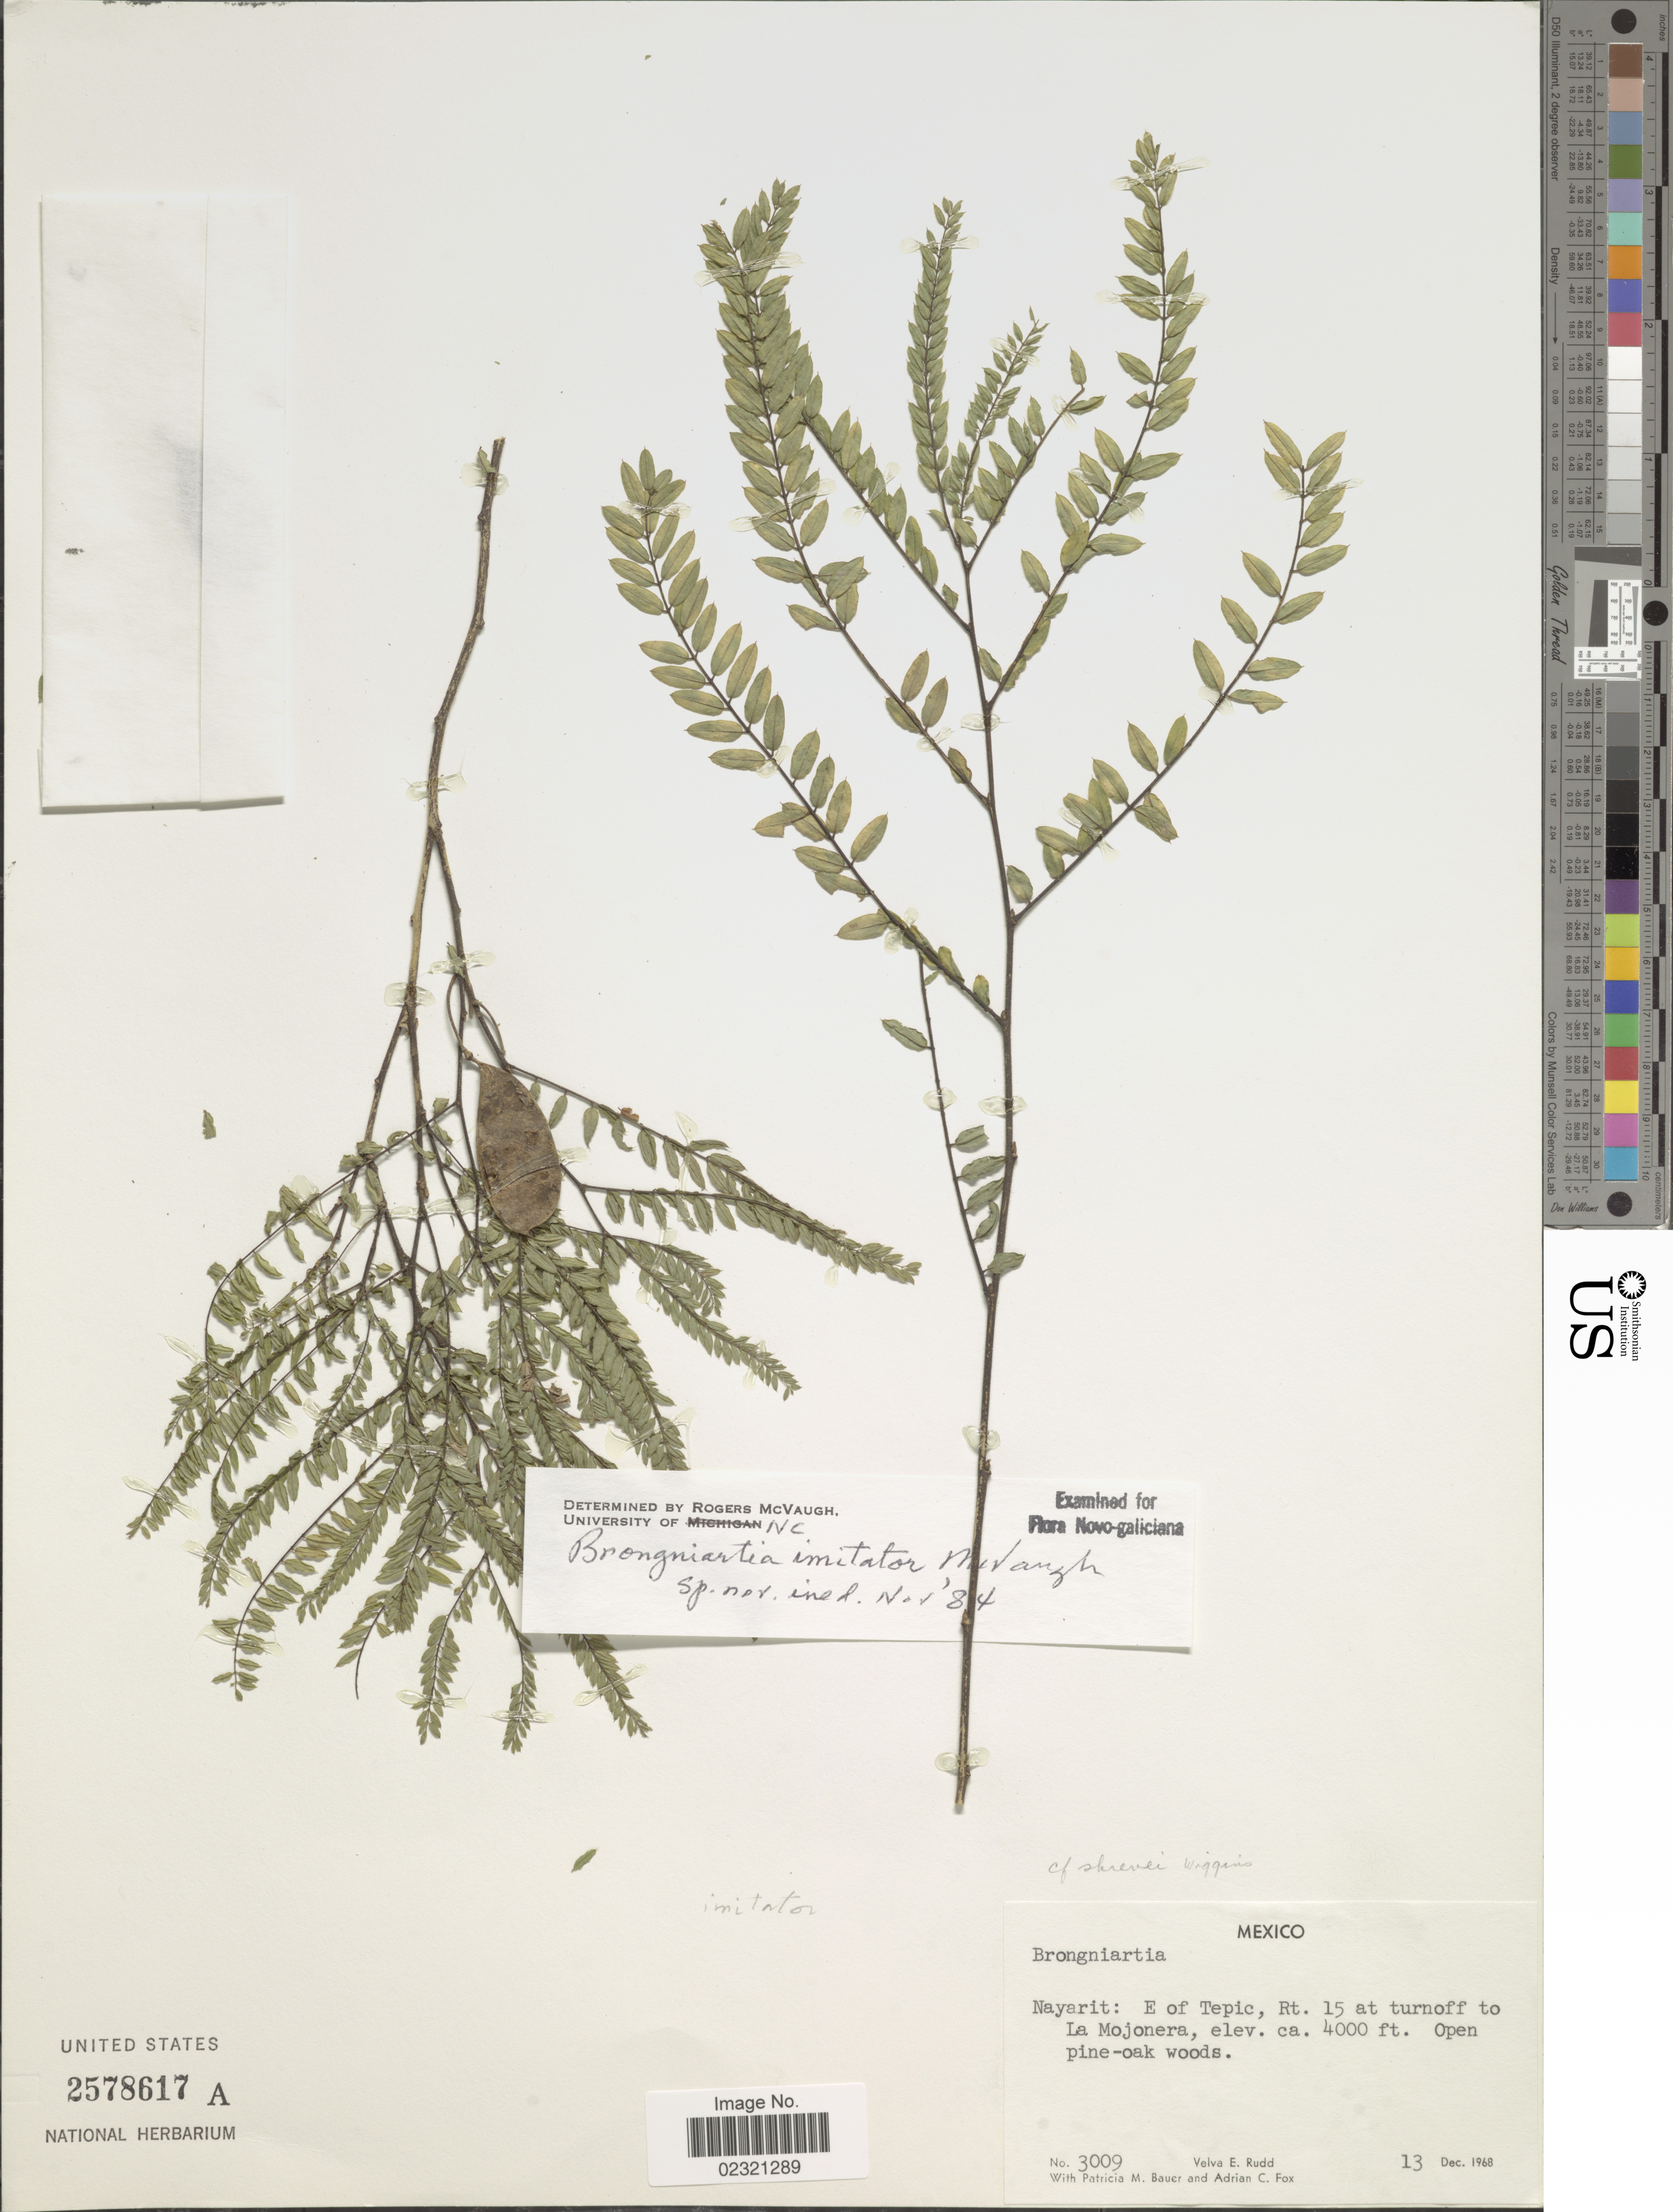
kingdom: Plantae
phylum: Tracheophyta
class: Magnoliopsida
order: Fabales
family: Fabaceae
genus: Brongniartia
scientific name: Brongniartia imitator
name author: McVaugh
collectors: V. E. Rudd, P. Bauer & A. Fox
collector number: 3009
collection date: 1968-12-13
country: Mexico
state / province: Nayarit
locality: E of Tepic, Rt. 15 at turnoff to La Mojonera, open pine-oak woods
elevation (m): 1219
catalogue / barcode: US 2578617A